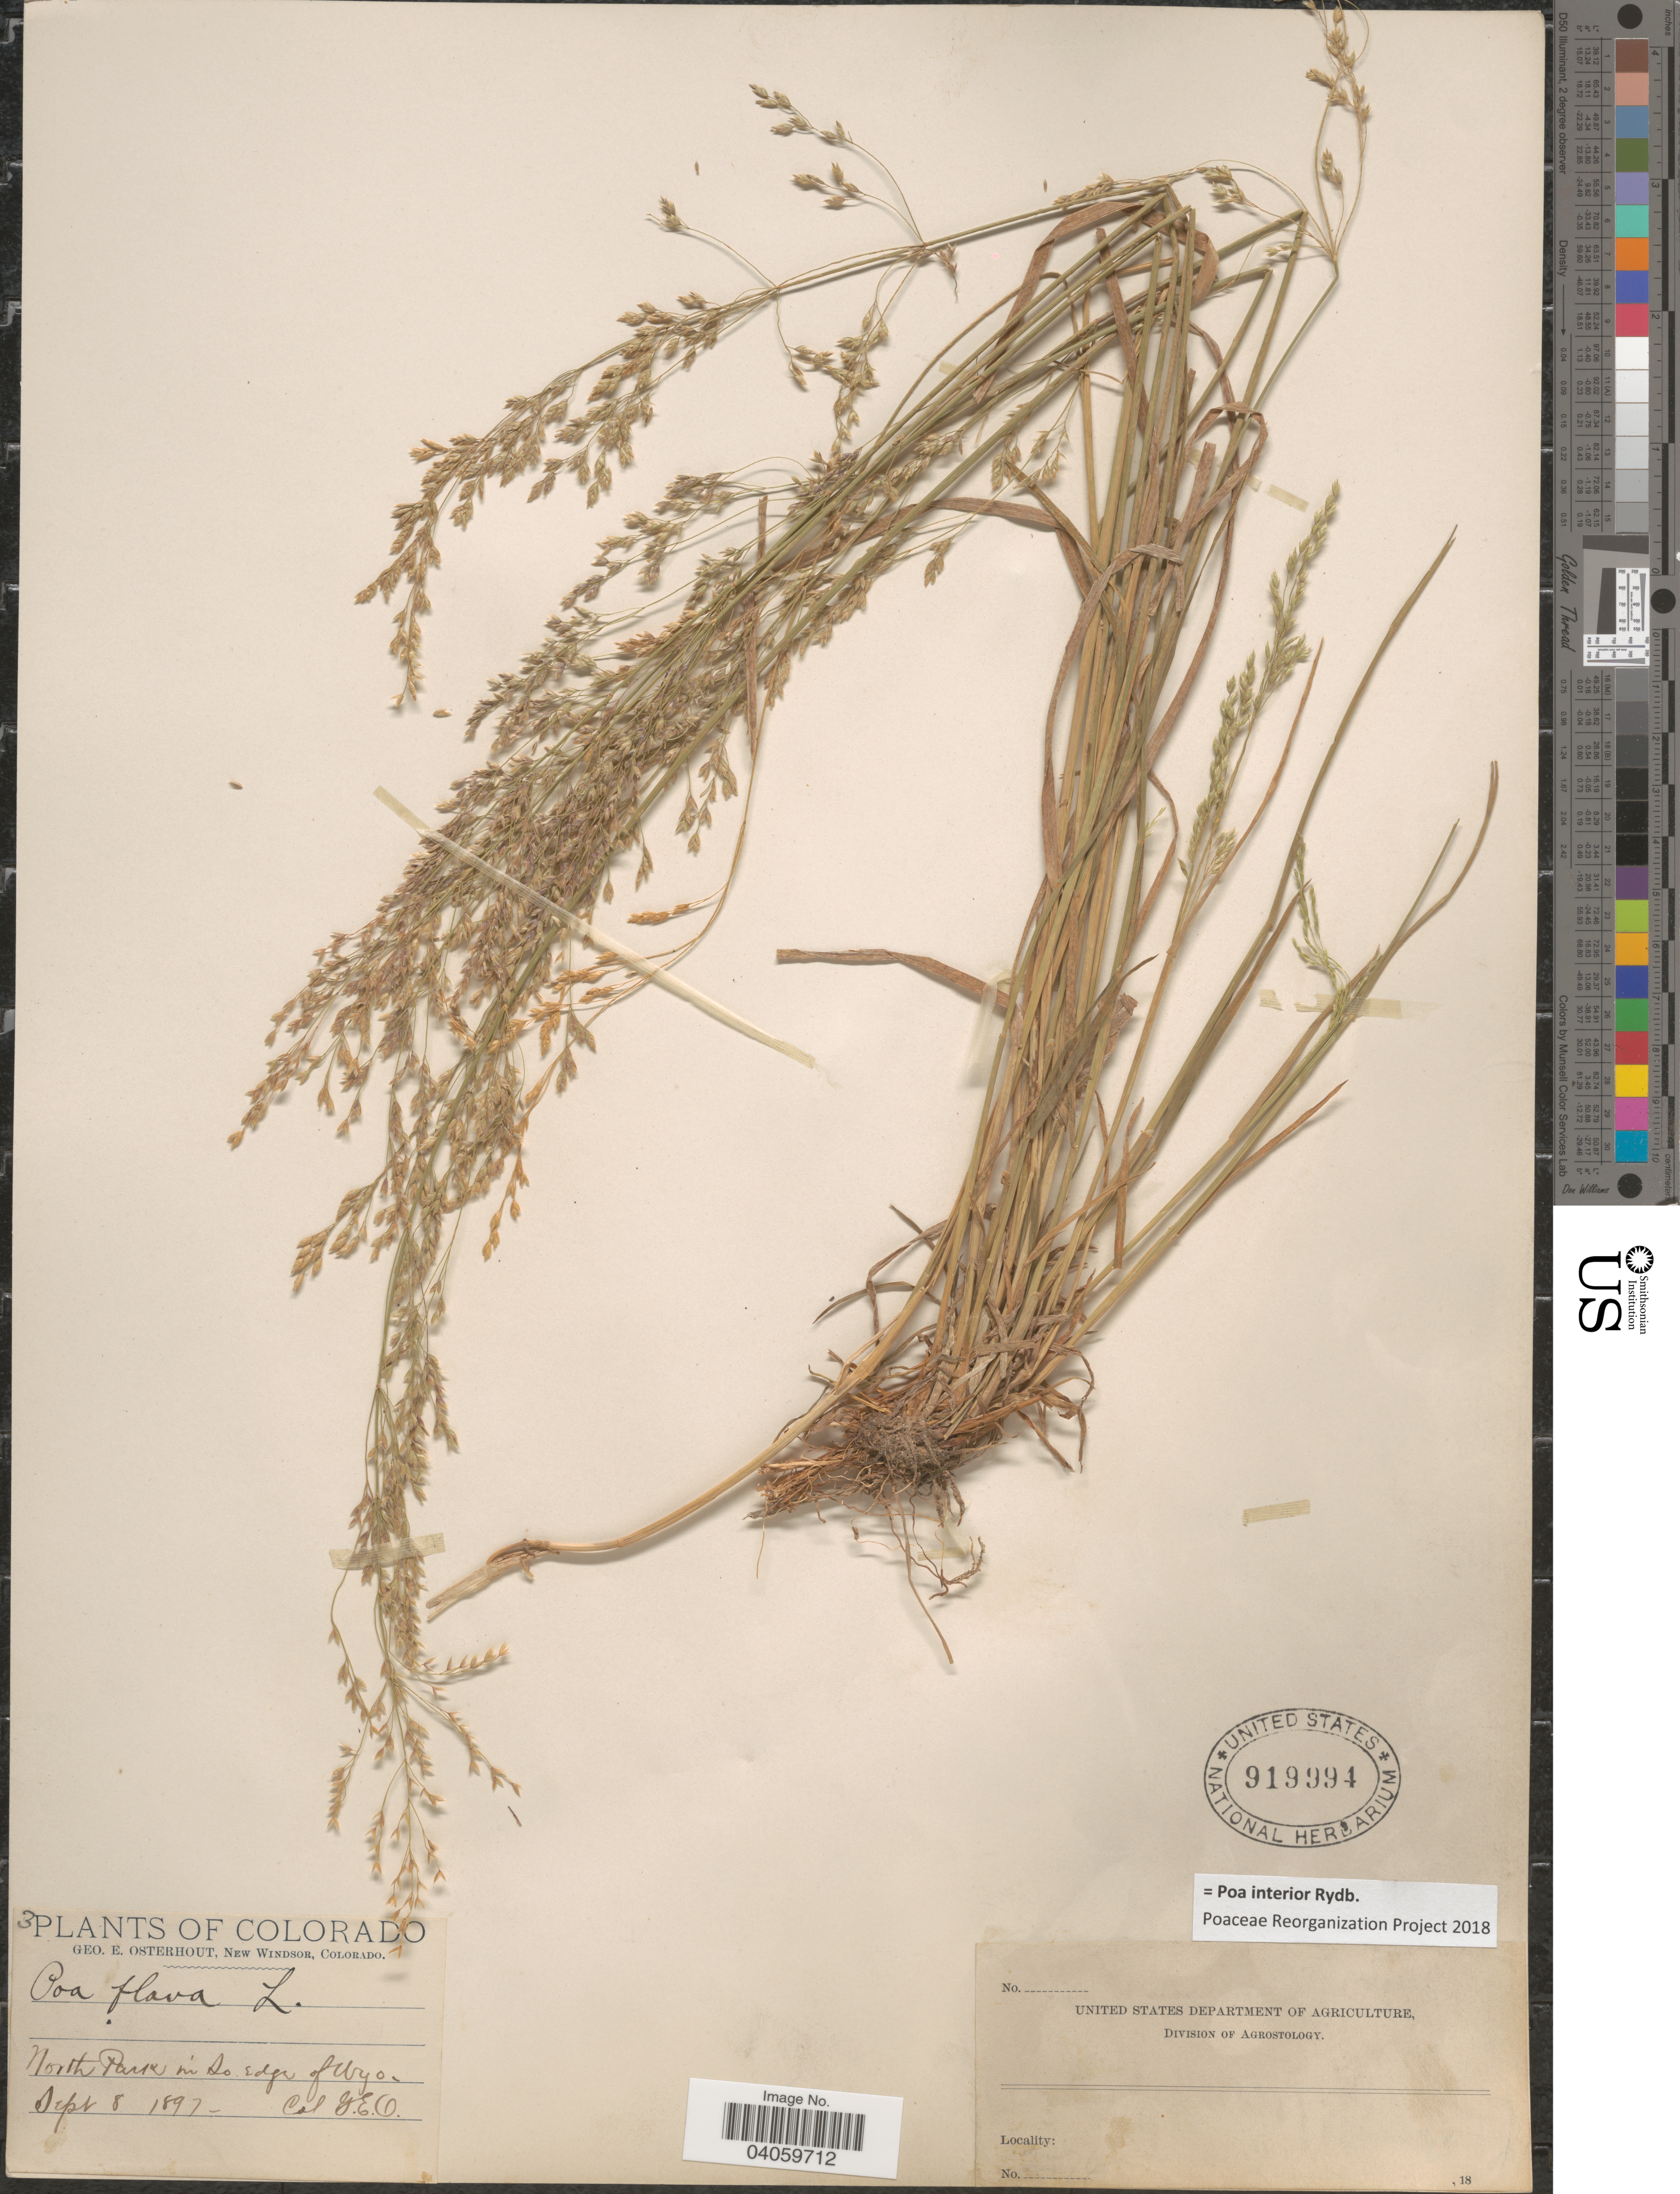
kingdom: Plantae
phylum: Tracheophyta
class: Liliopsida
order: Poales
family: Poaceae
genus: Poa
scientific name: Poa interior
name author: Rydb.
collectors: G. Osterhout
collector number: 3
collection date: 1897-09-08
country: United States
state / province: Colorado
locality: North Park in So. edge of Wyo.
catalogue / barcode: US 919994